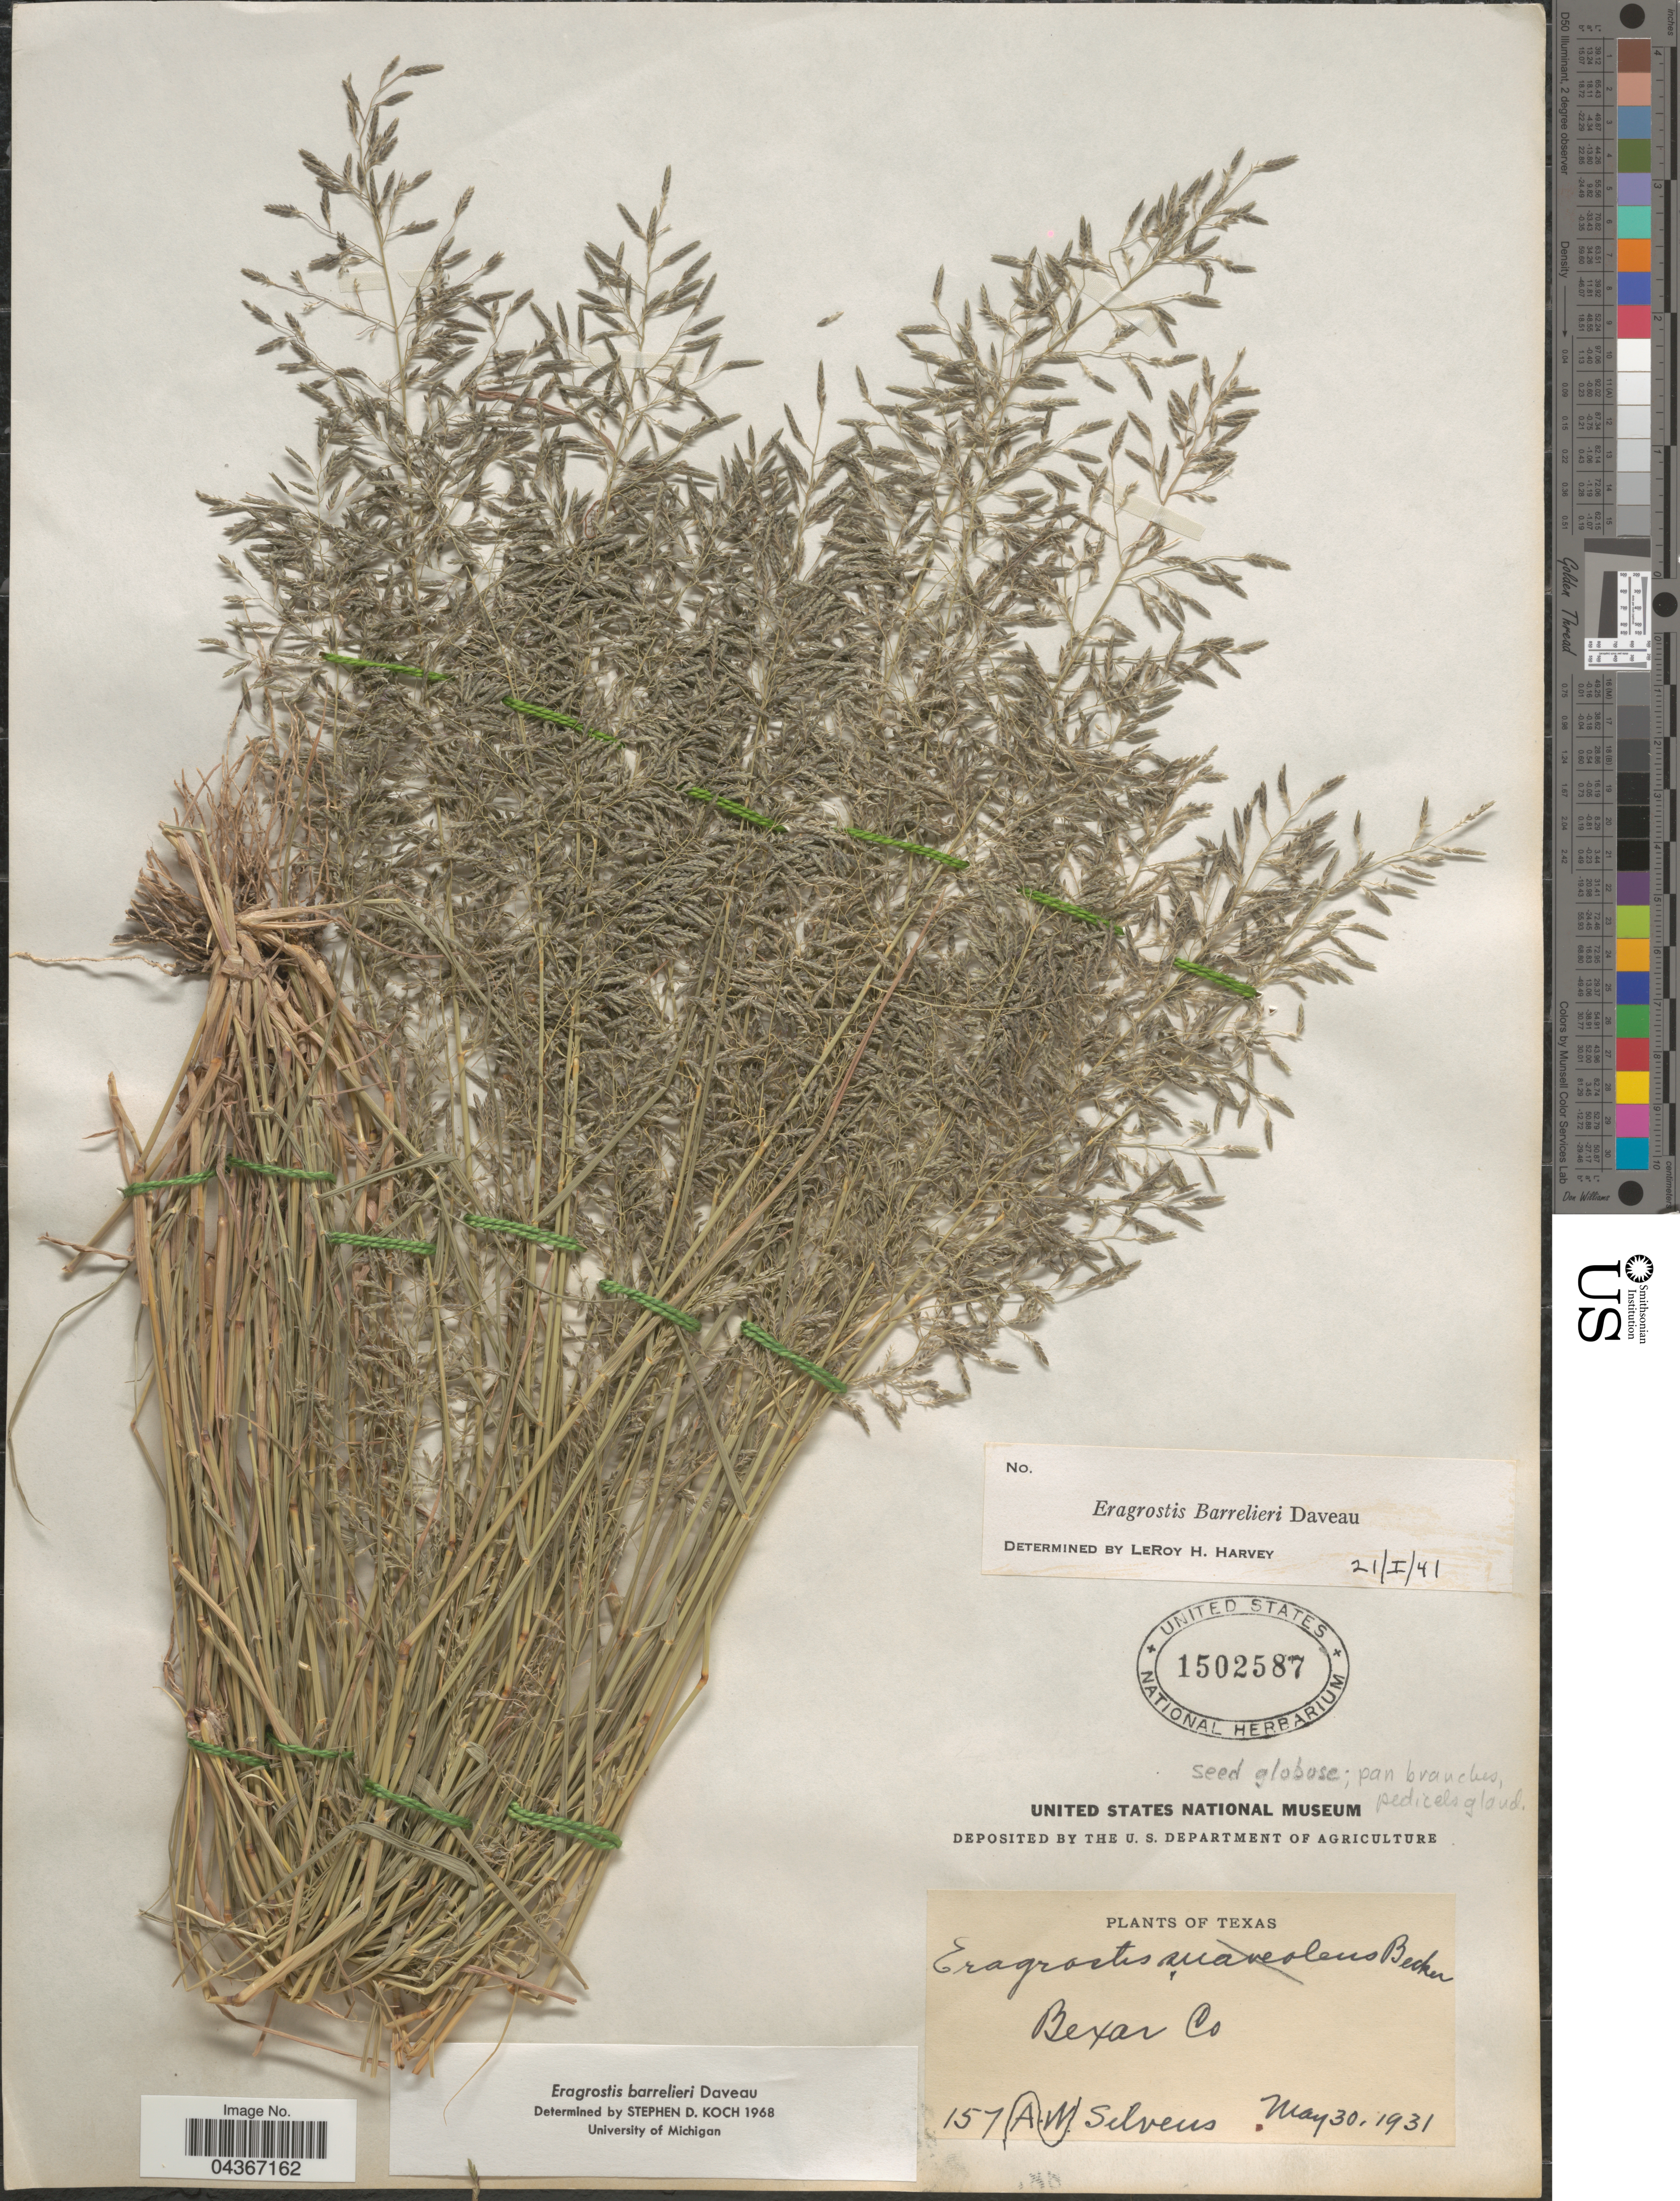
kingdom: Plantae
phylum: Tracheophyta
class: Liliopsida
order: Poales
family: Poaceae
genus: Eragrostis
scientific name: Eragrostis barrelieri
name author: Daveau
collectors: W. Silveus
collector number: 157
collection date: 1931-05-30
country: United States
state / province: Texas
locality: Bexar Co.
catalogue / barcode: US 1502587